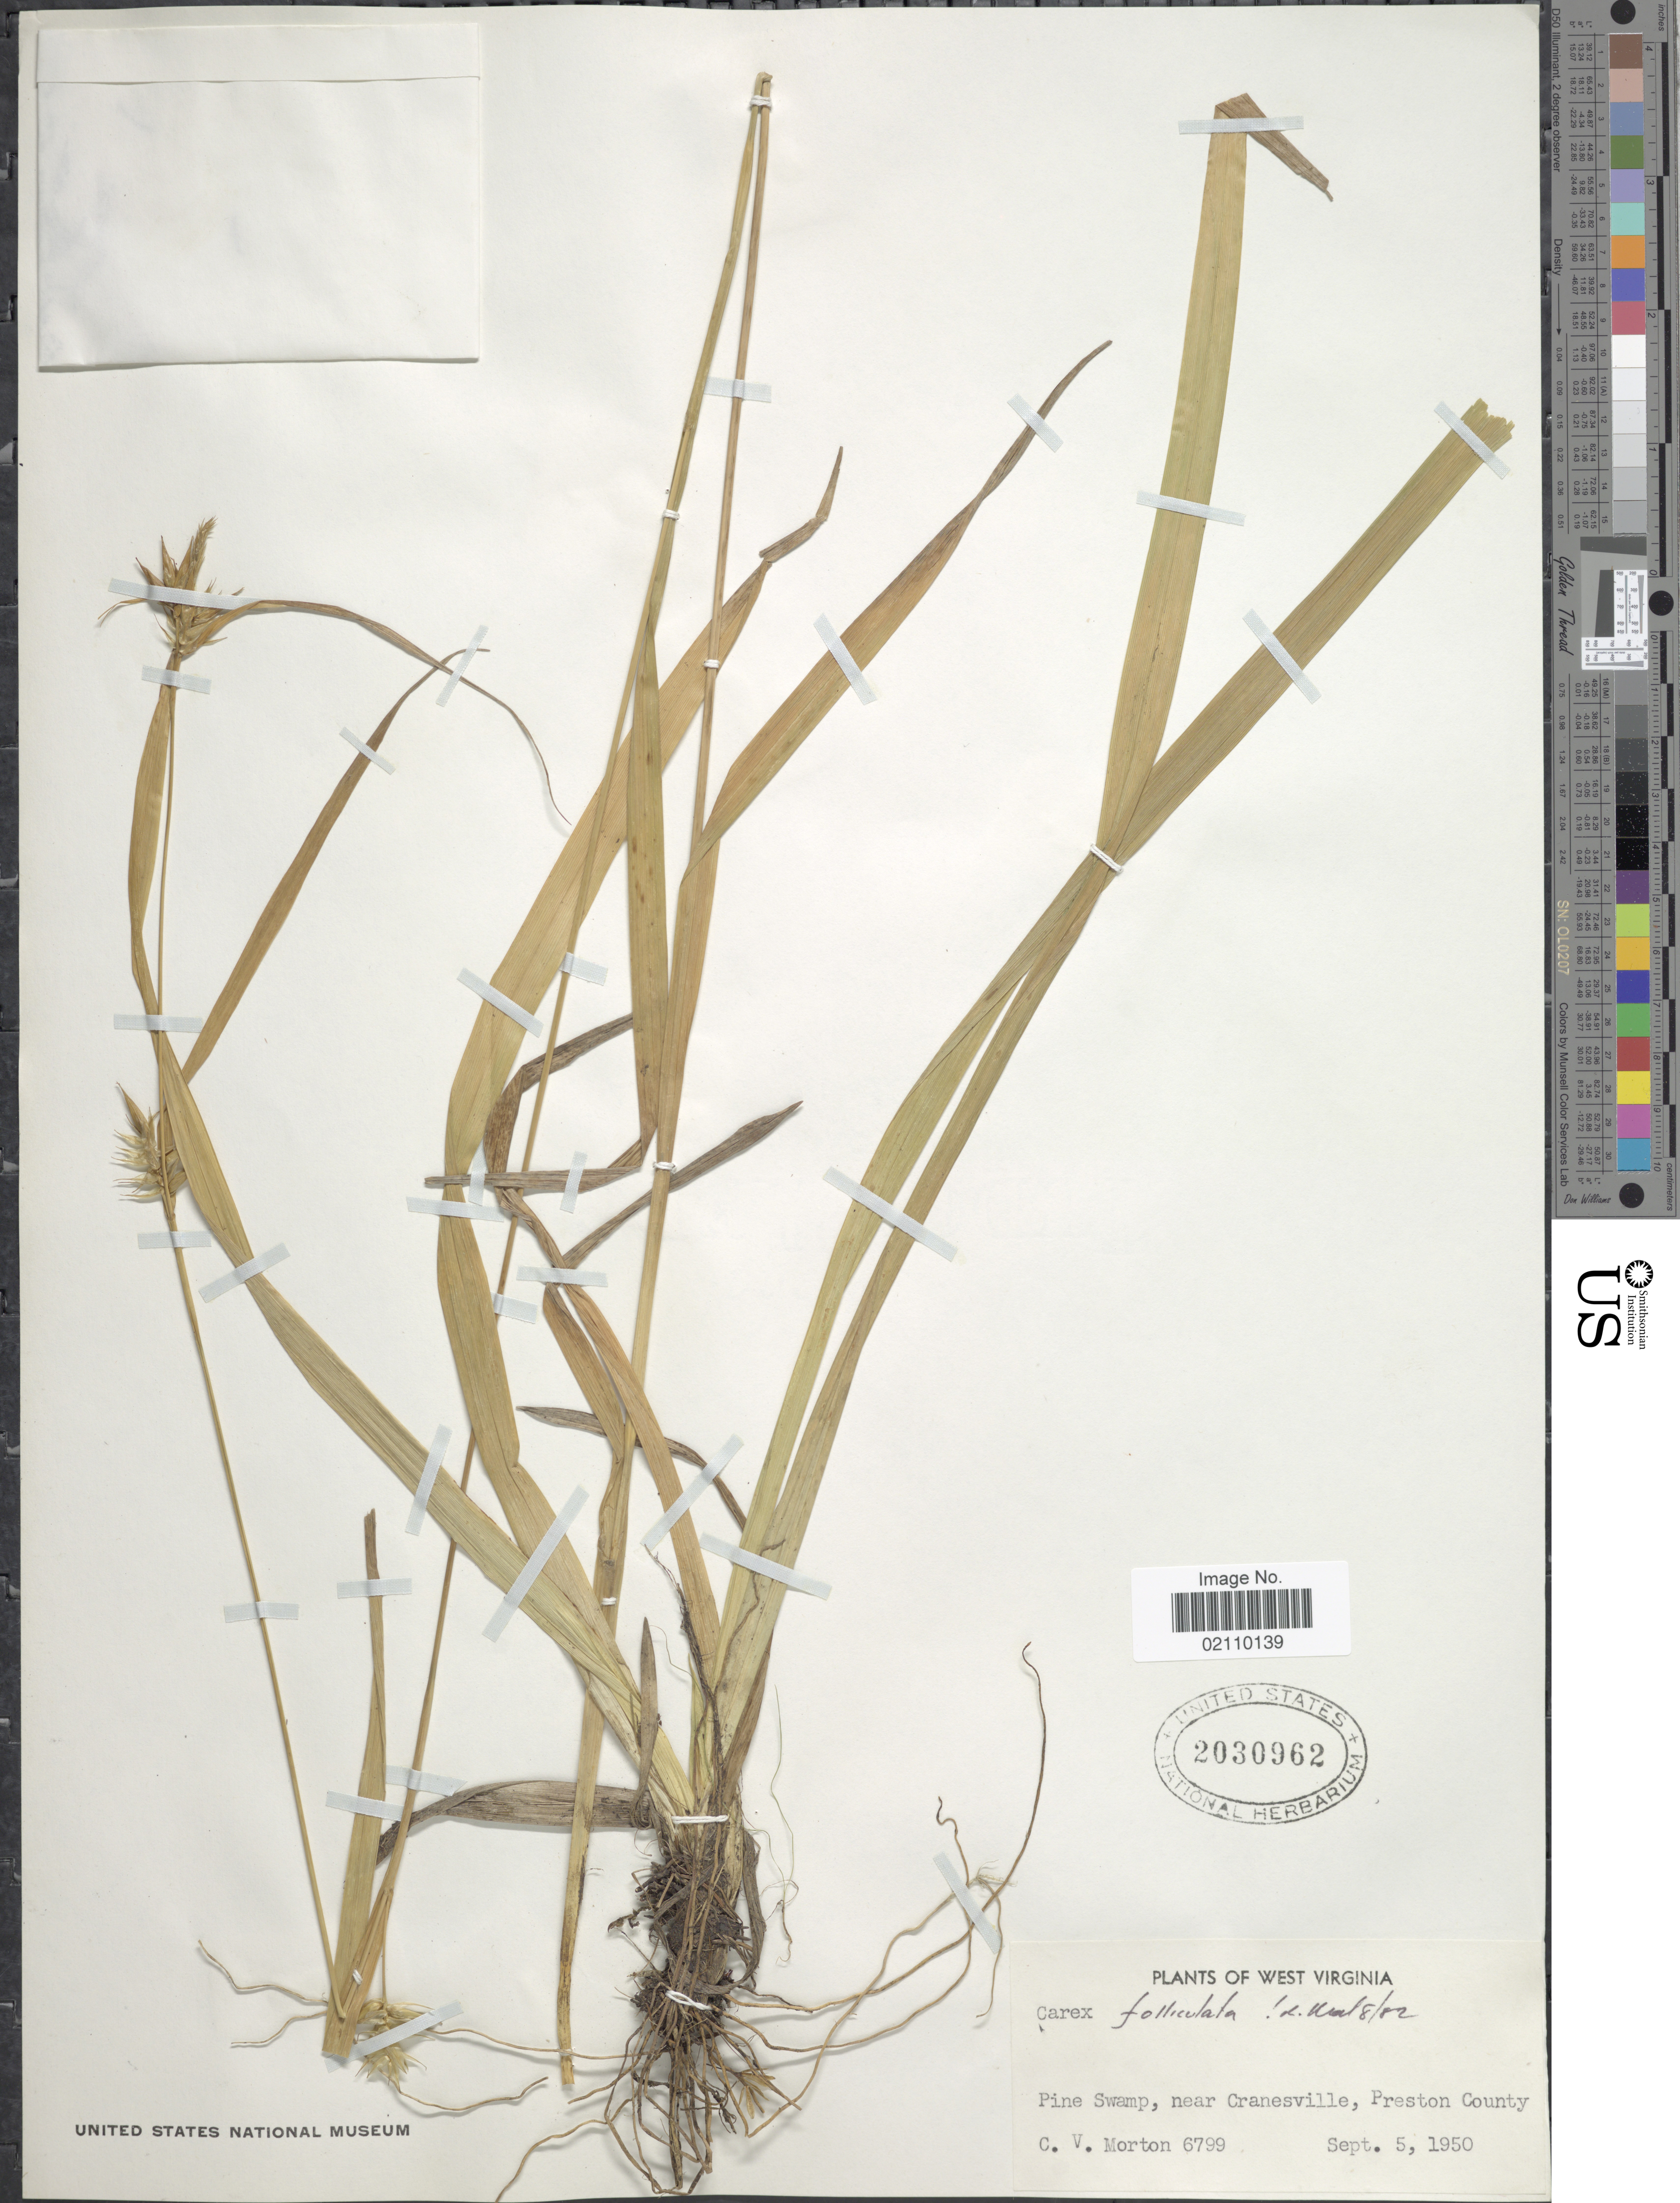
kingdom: Plantae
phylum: Tracheophyta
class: Liliopsida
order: Poales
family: Cyperaceae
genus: Carex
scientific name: Carex folliculata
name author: L.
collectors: C. V. Morton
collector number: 6799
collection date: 1950-09-05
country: United States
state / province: West Virginia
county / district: Preston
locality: Pine Swamp, near Cranesville, Preston County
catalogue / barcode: US 2030962